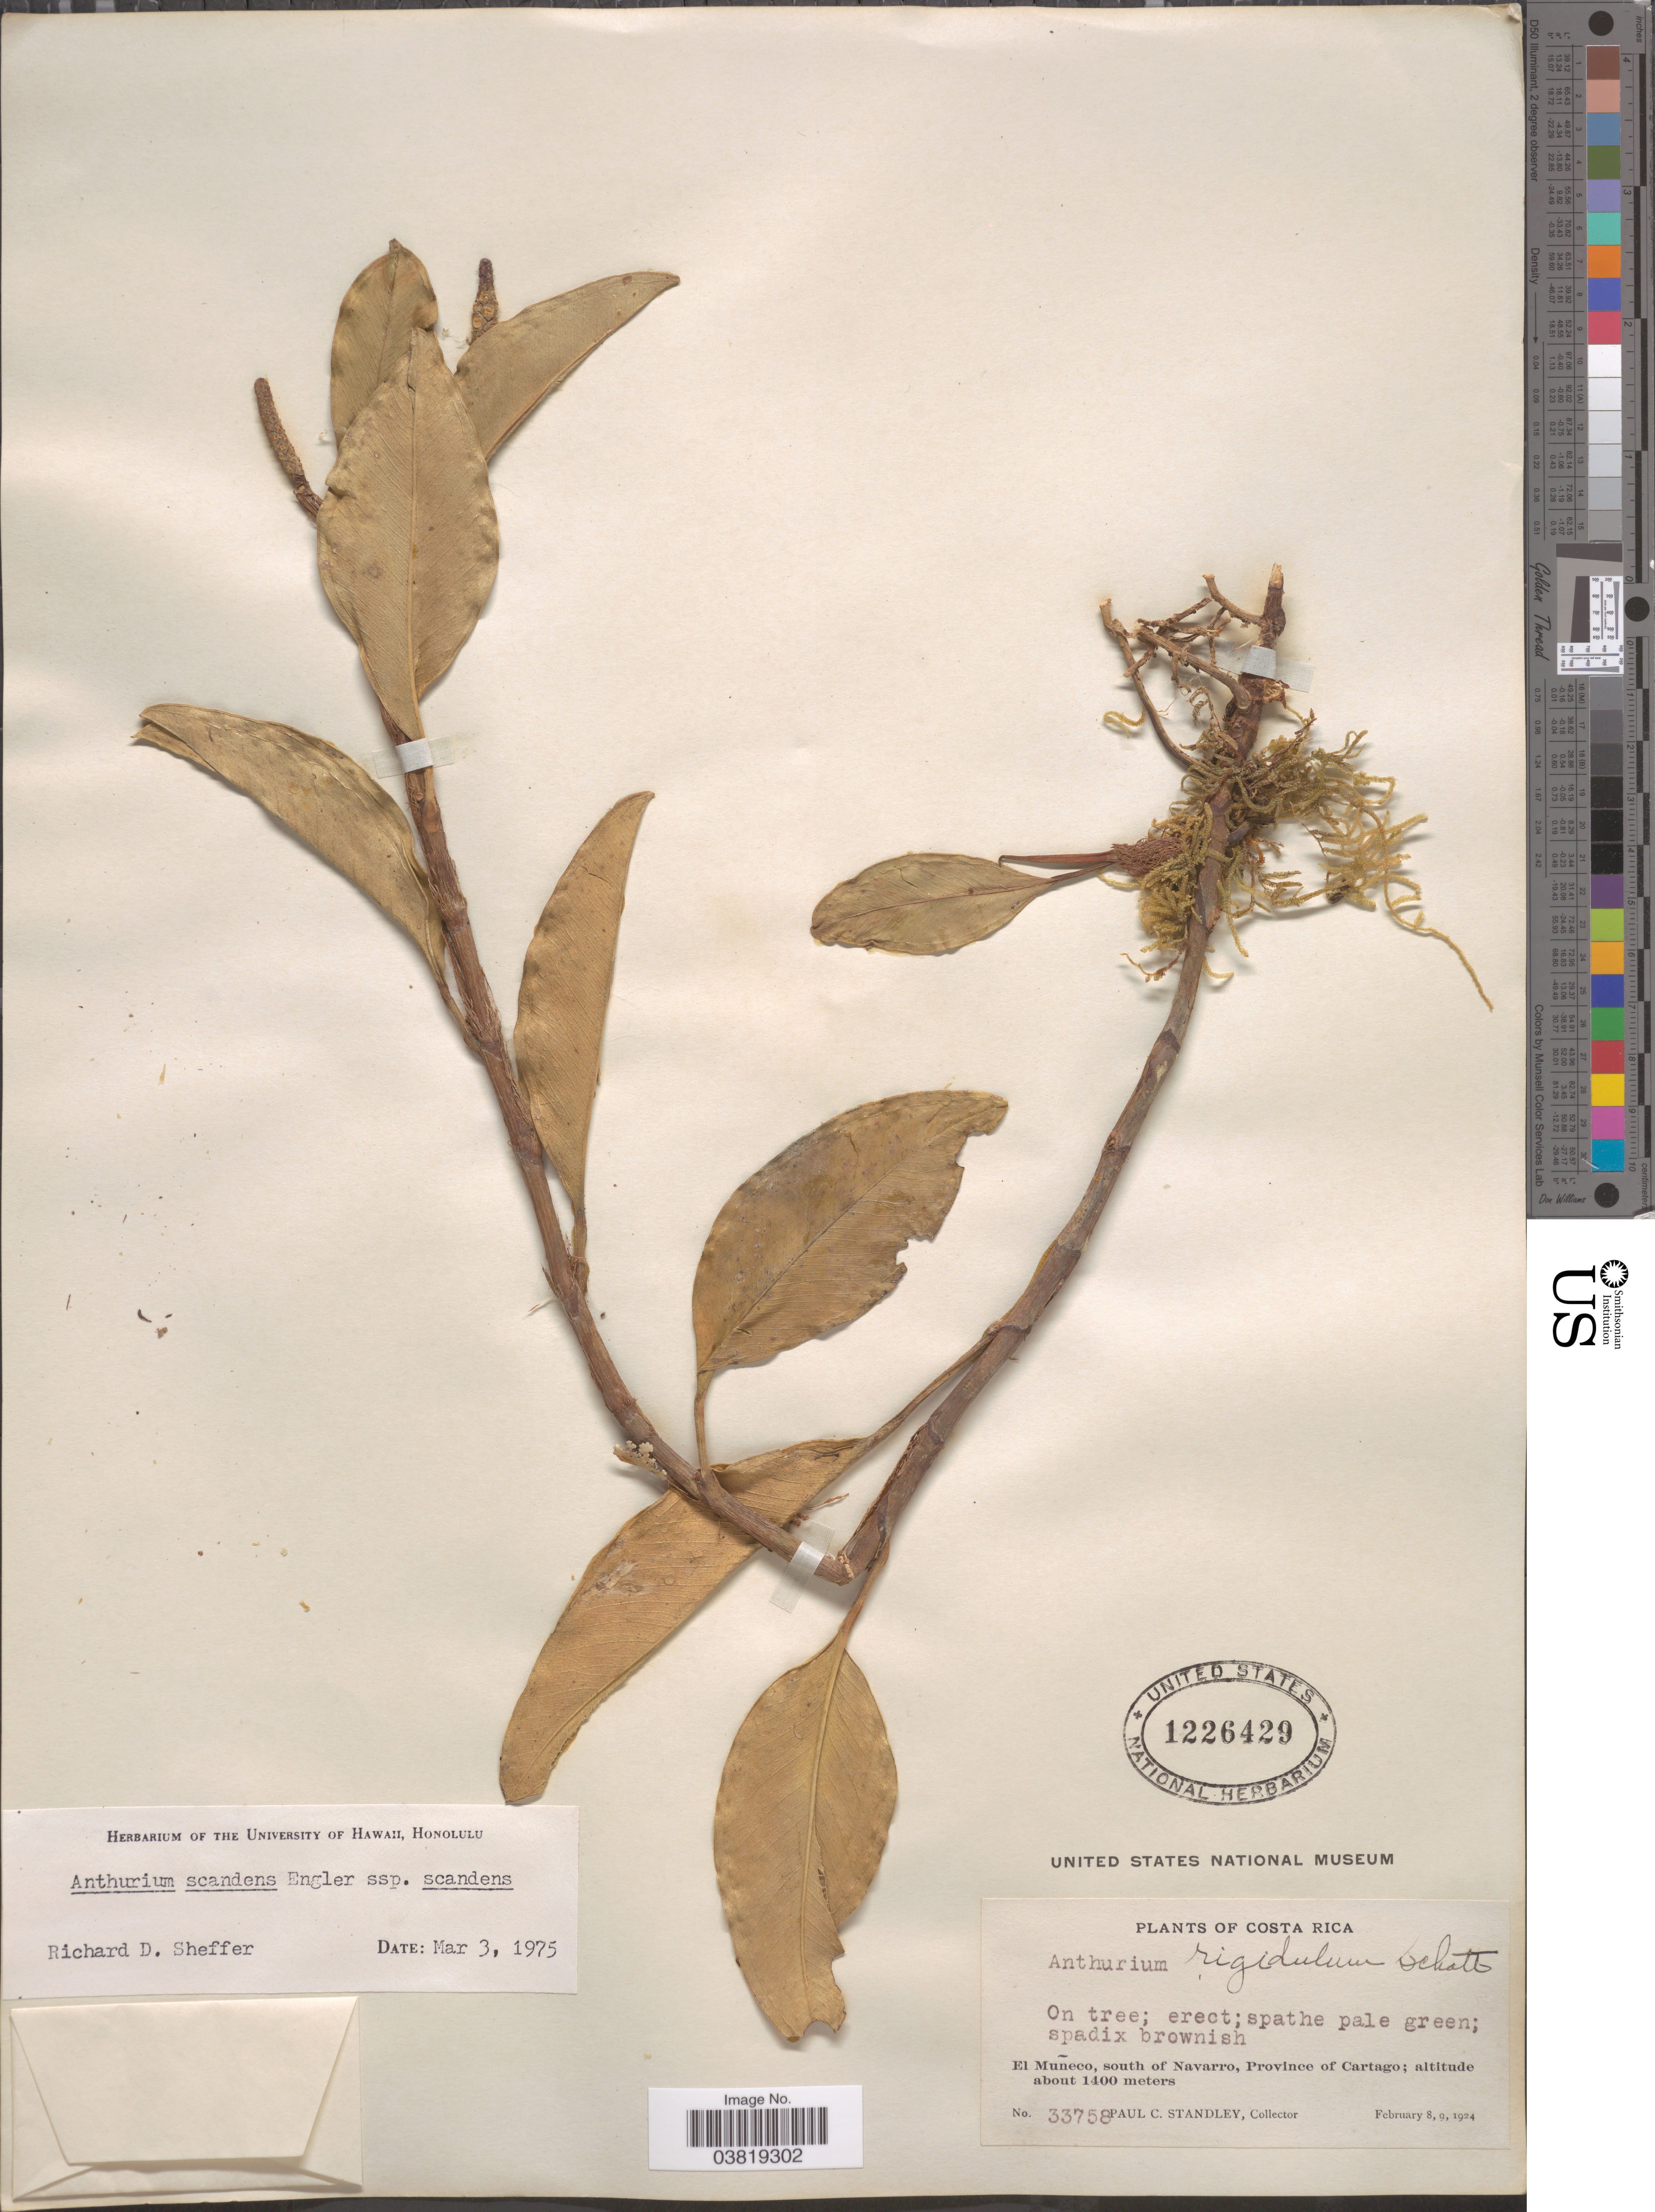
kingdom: Plantae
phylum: Tracheophyta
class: Liliopsida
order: Alismatales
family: Araceae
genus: Anthurium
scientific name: Anthurium scandens var. scandens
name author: (Aubl.) Engl.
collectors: P. C. Standley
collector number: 33758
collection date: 1924-02-08/1924-02-09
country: Costa Rica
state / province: Cartago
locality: El Muñeco, south of Navarro.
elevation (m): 1400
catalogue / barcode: US 1226429